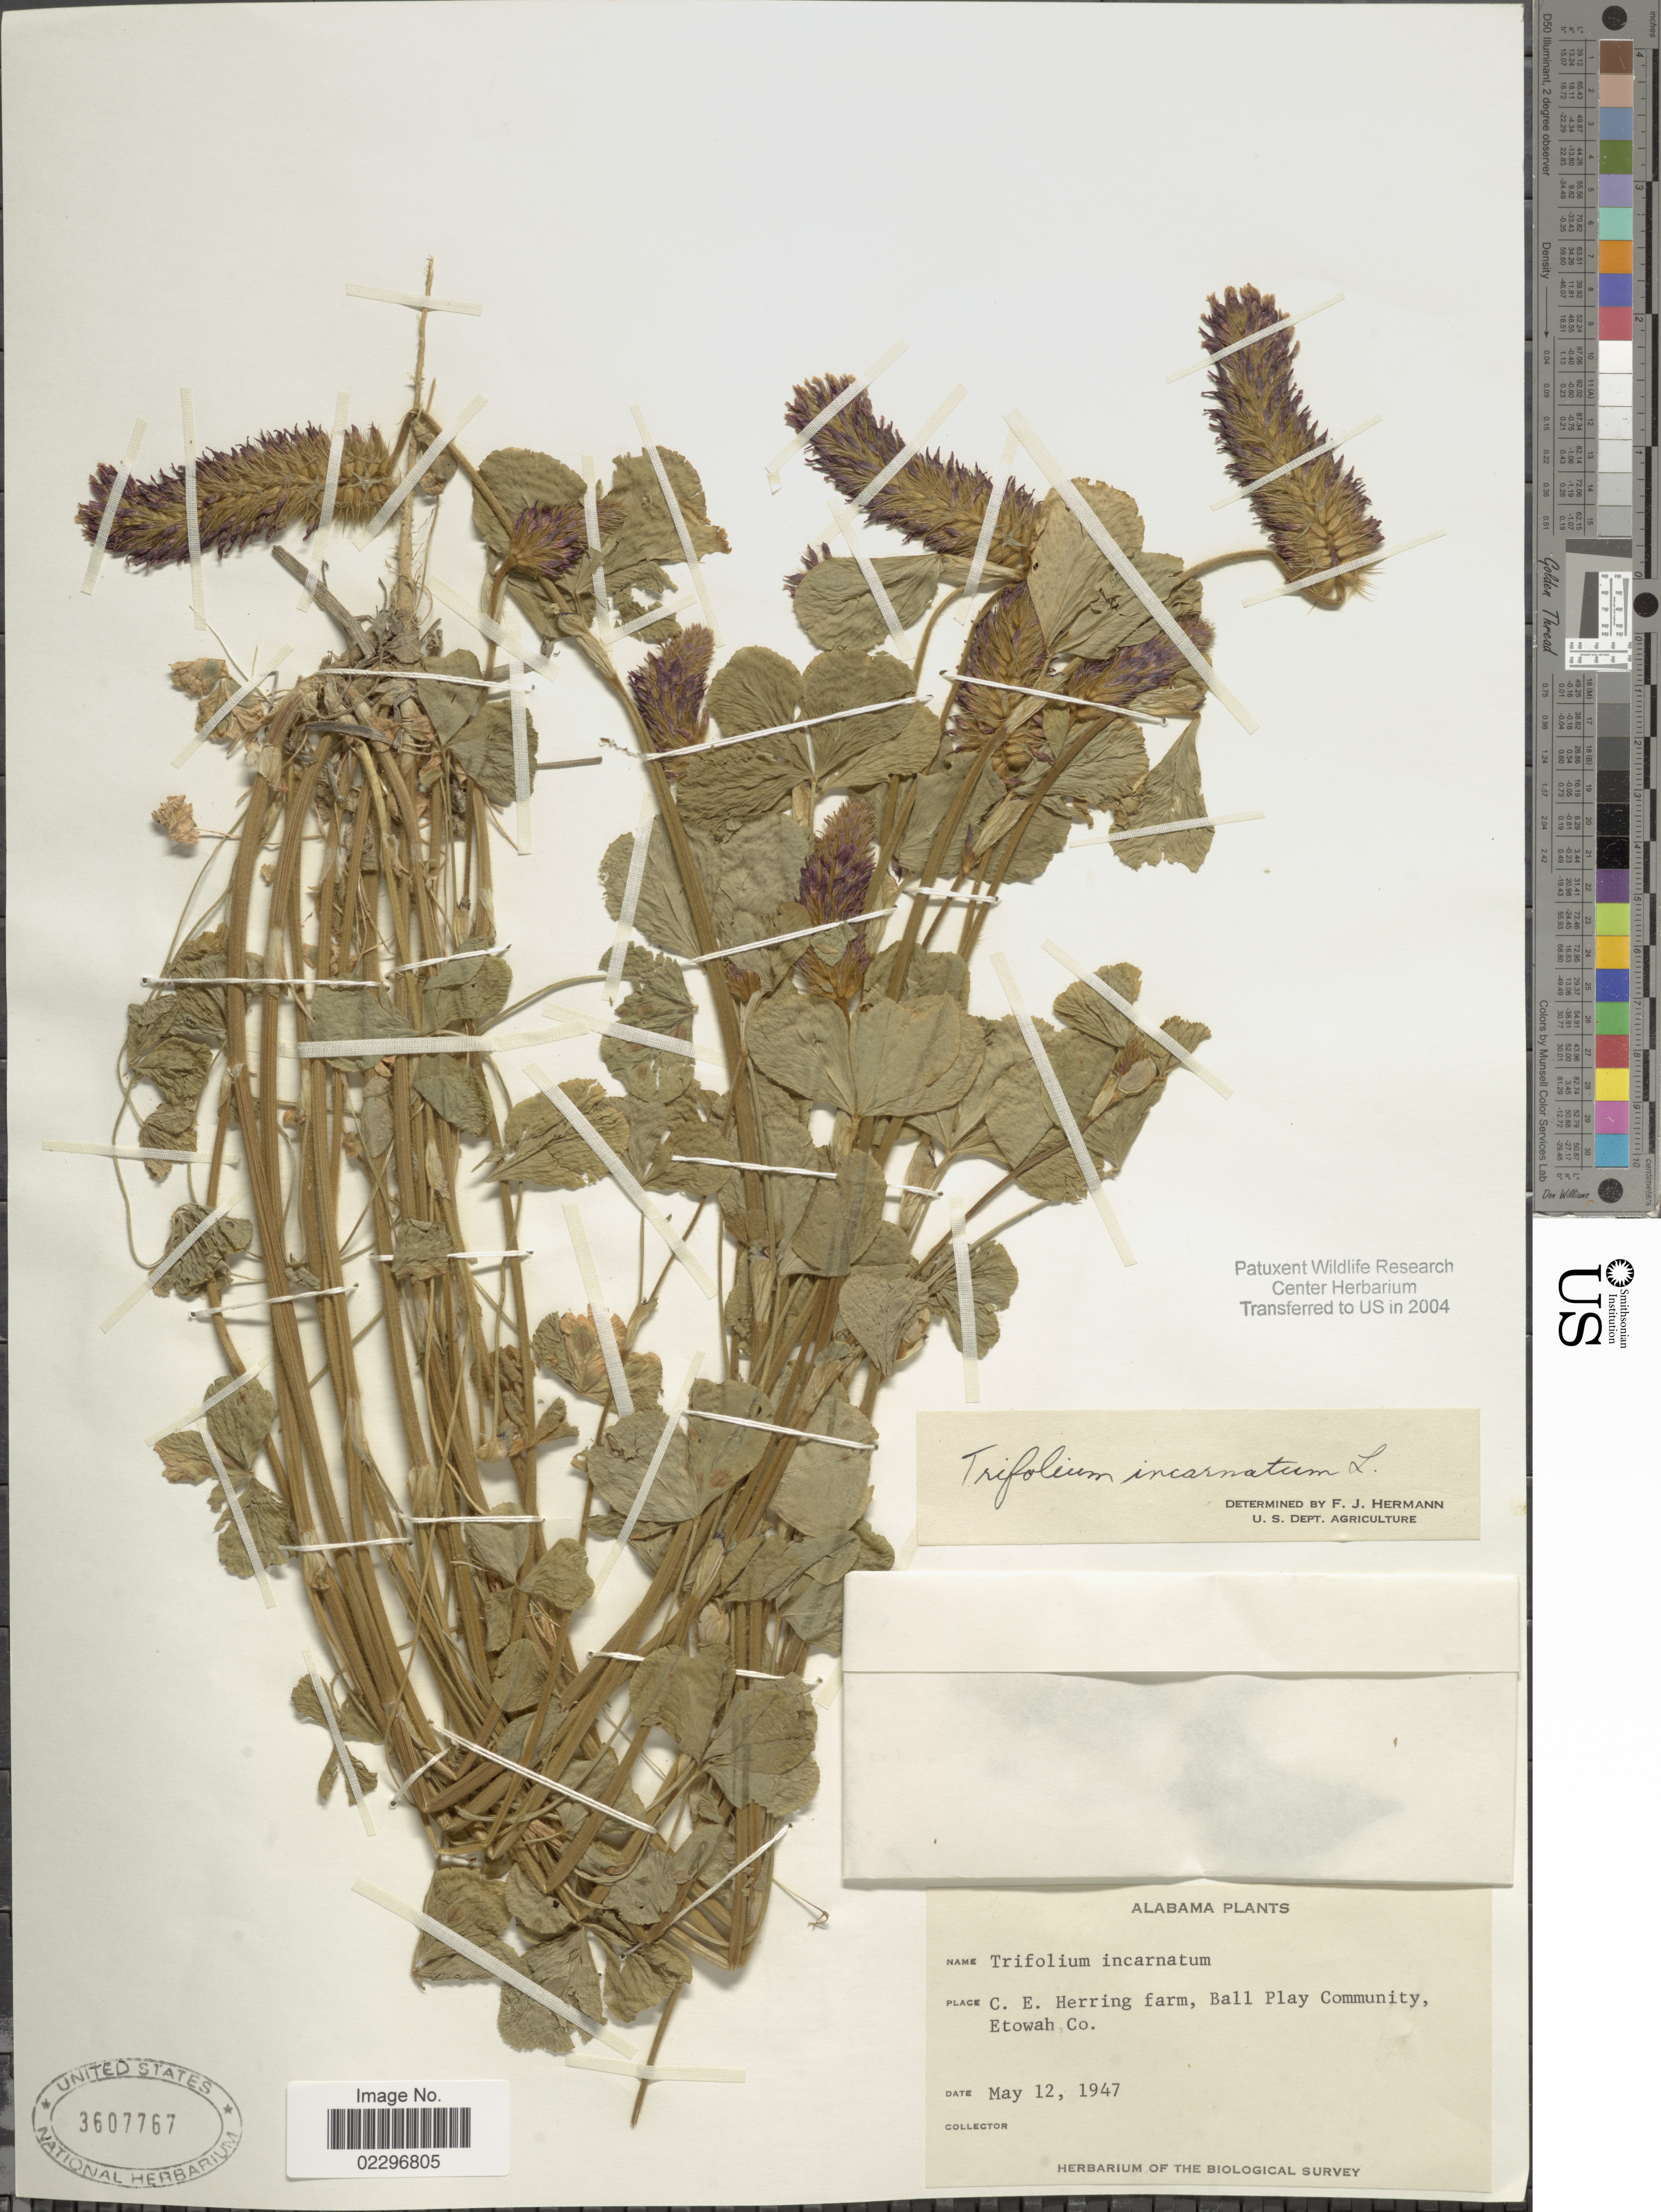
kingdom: Plantae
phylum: Tracheophyta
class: Magnoliopsida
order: Fabales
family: Fabaceae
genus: Trifolium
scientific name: Trifolium incarnatum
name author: L.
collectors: ex herb. of the Biological Survey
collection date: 1947-05-12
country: United States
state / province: Alabama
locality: C. E. Herring farm, Ball Play Community, Etowah Co.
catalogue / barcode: US 3607767